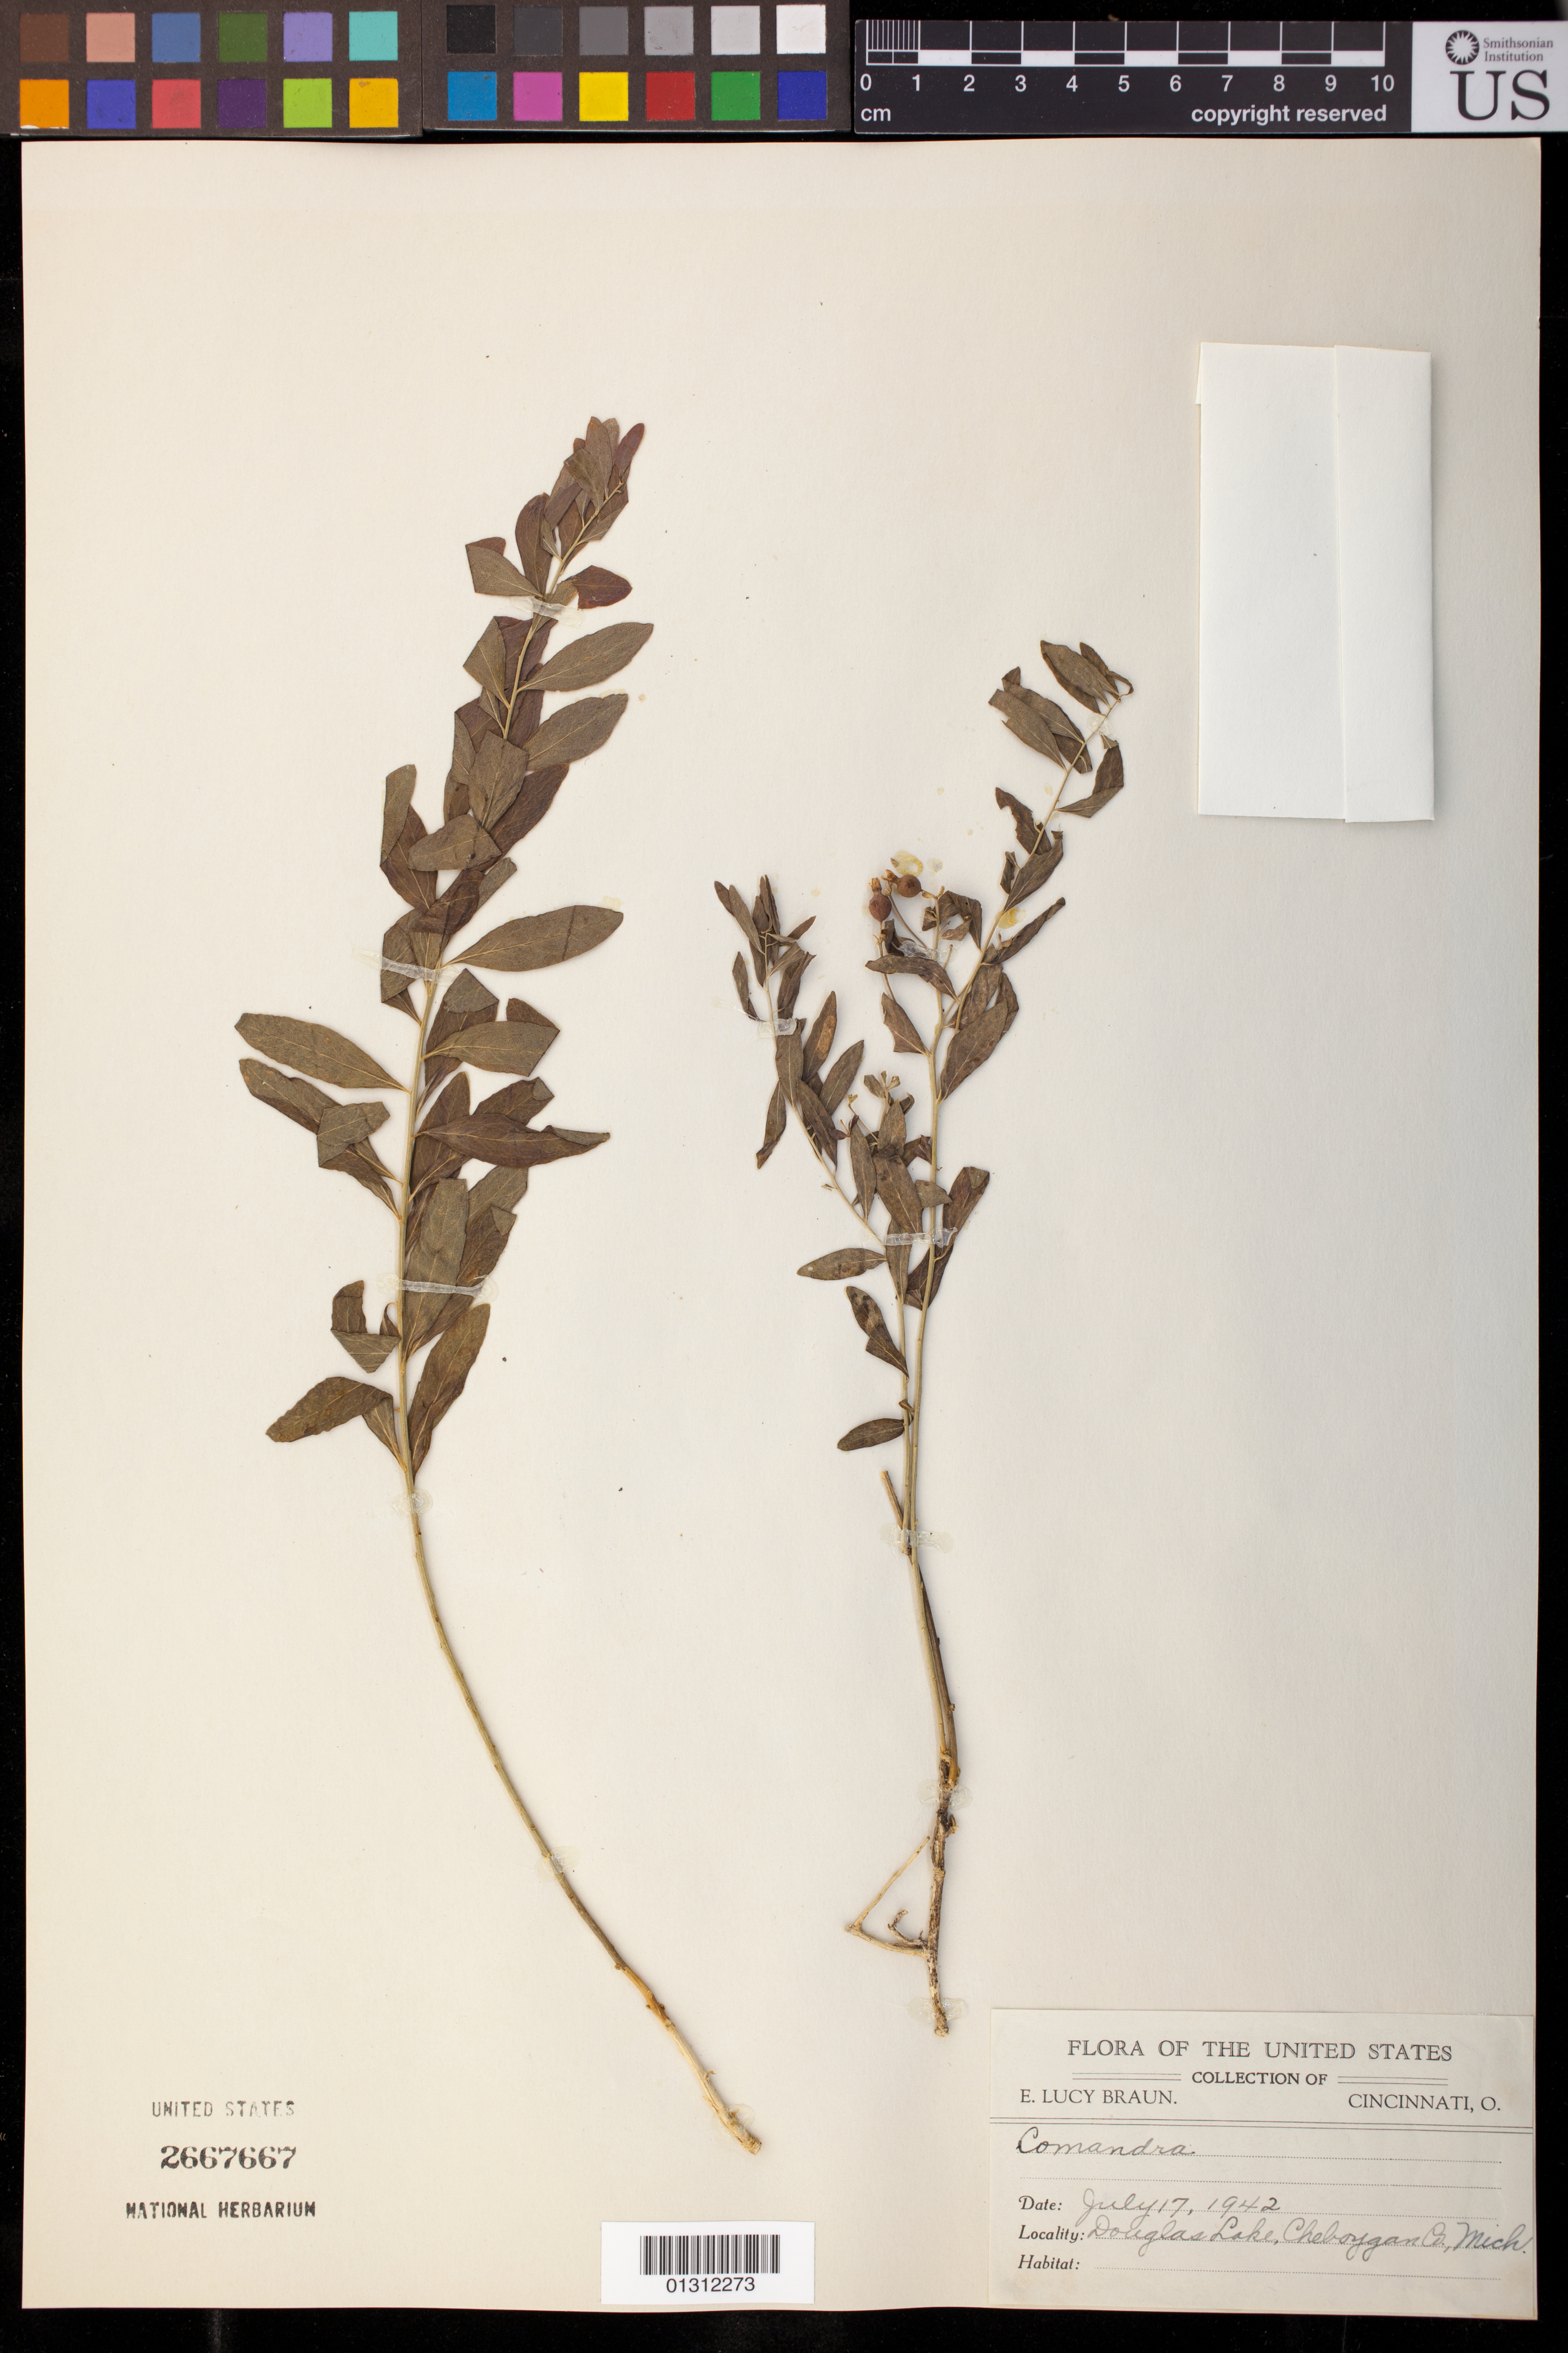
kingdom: Plantae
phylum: Tracheophyta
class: Magnoliopsida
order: Santalales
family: Comandraceae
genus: Comandra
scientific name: Comandra sp.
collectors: E. L. Braun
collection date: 1942-07-17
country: United States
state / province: Michigan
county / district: Cheboygan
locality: Douglas Lake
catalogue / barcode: US 2667667